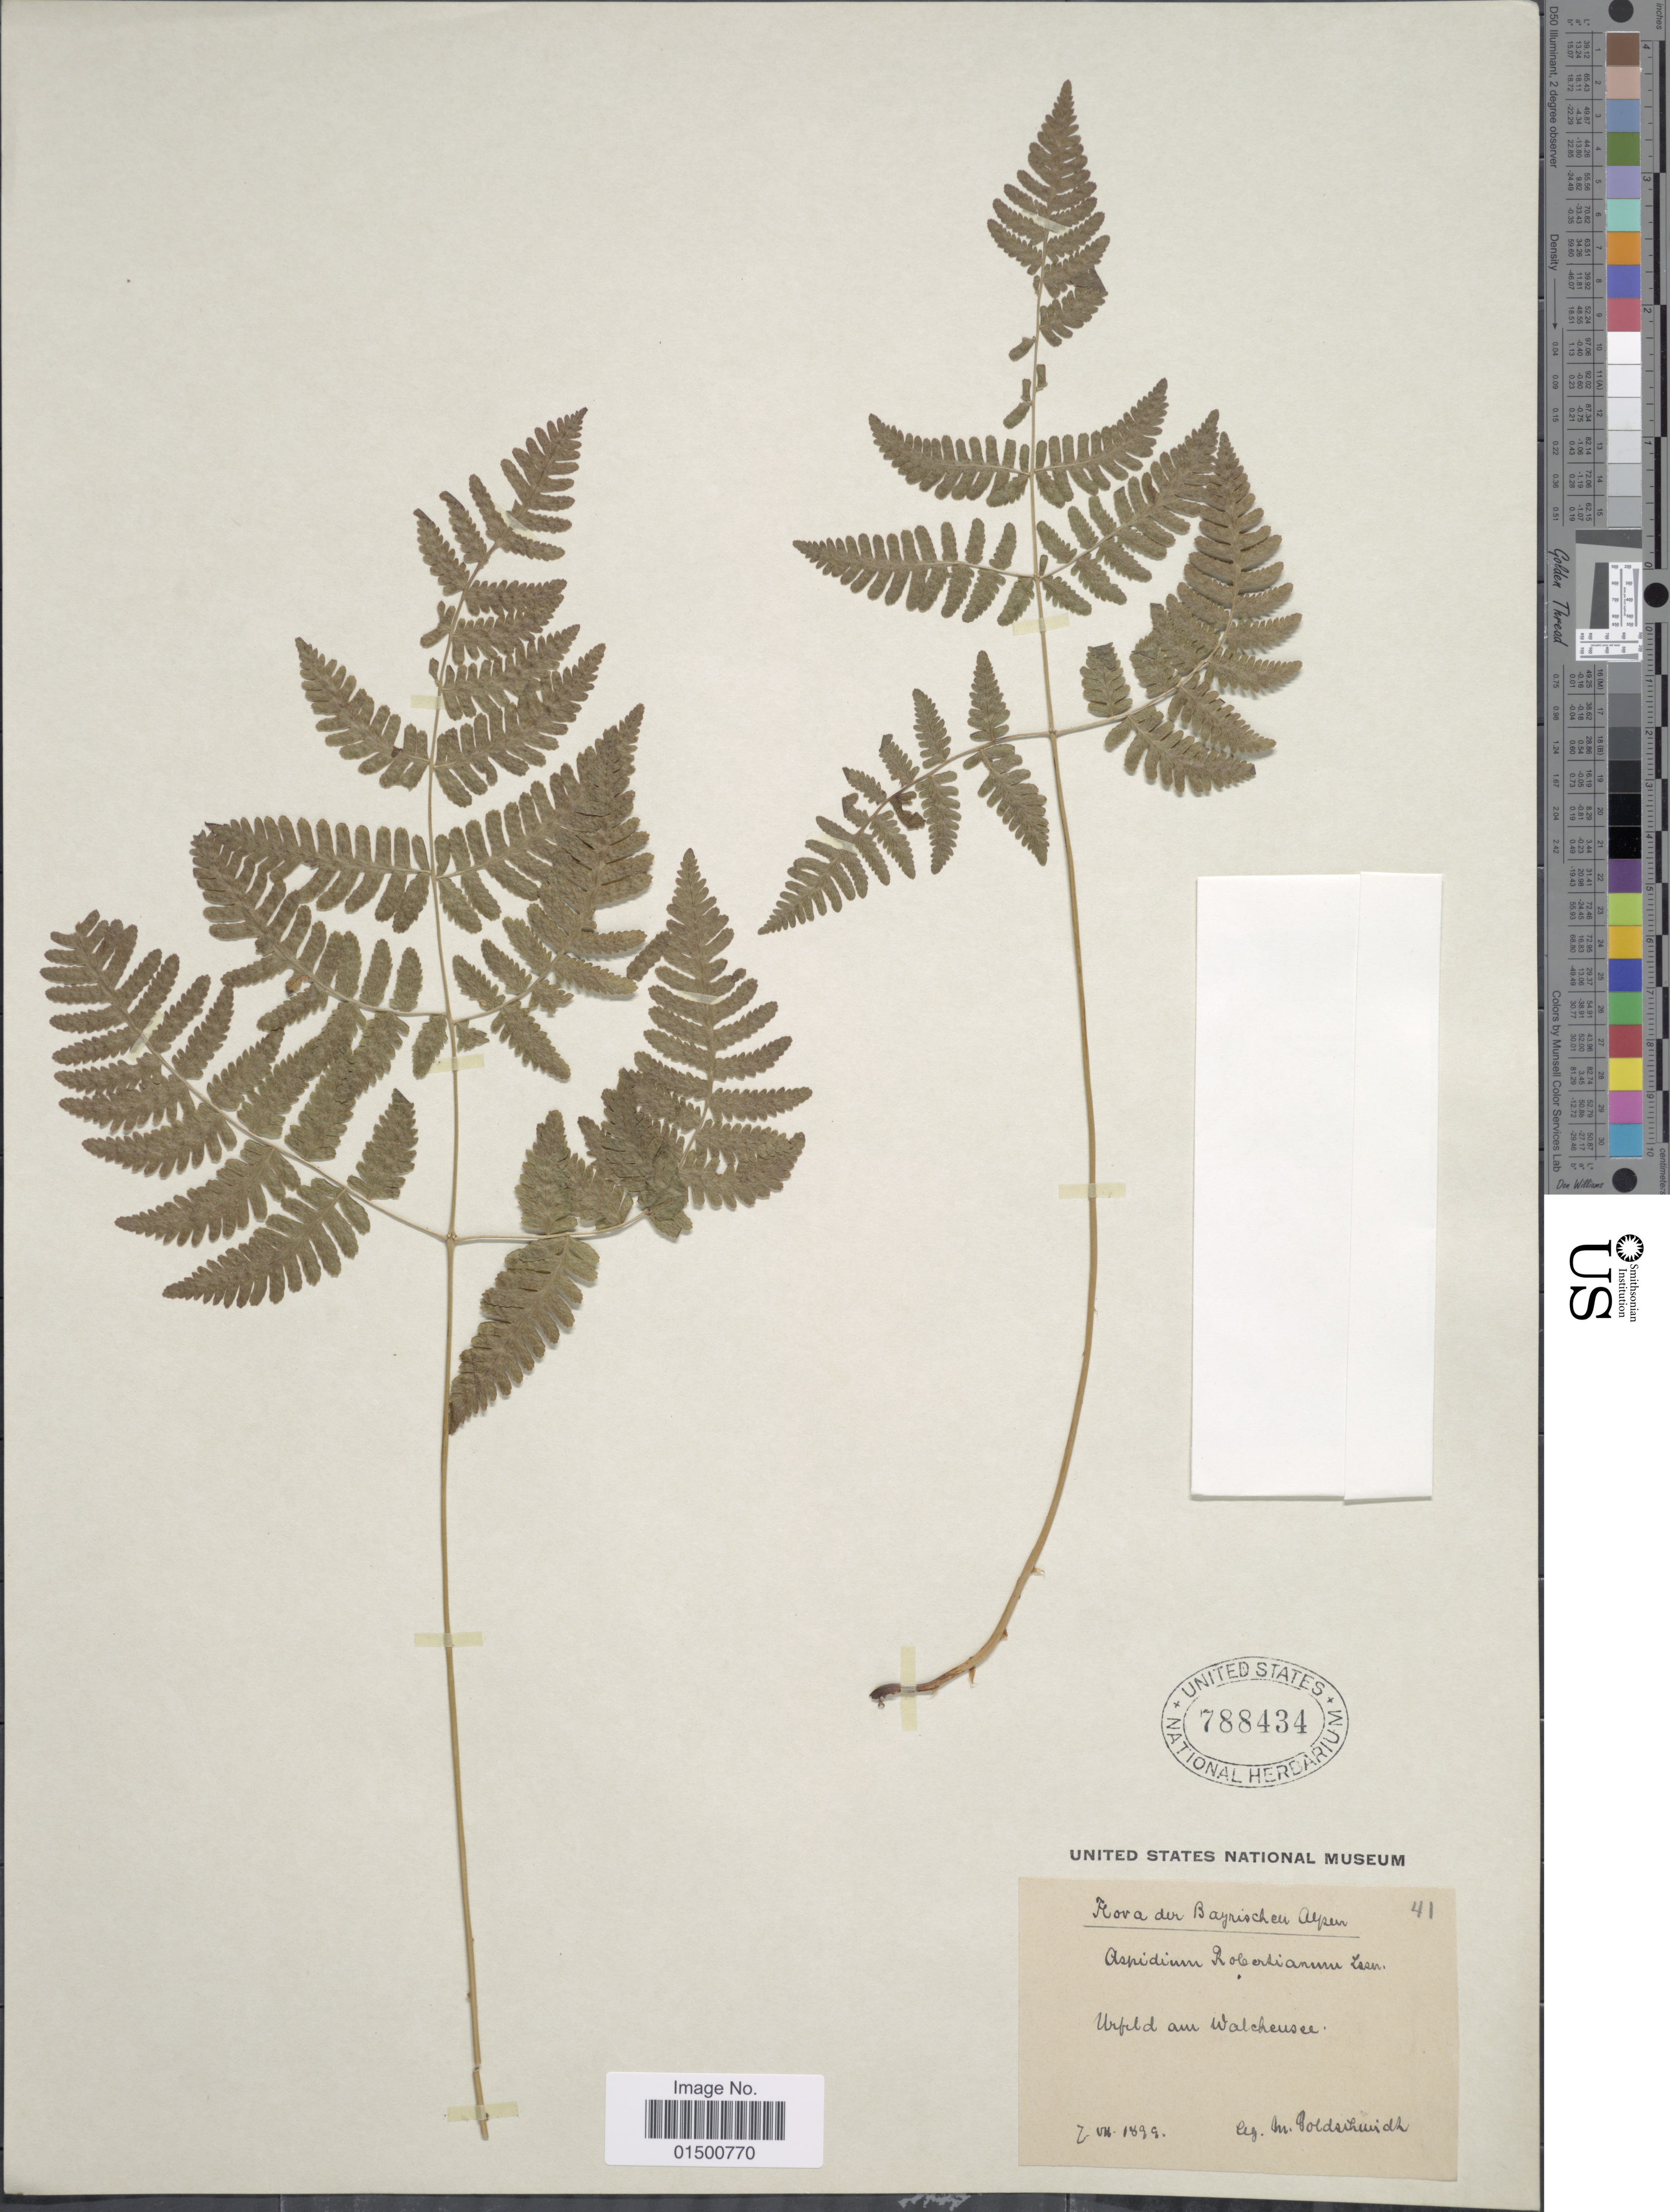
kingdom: Plantae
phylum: Tracheophyta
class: Polypodiopsida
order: Polypodiales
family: Cystopteridaceae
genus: Gymnocarpium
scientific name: Gymnocarpium robertianum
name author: (Hoffm.) Newman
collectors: M. Goldschmidt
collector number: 41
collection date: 1899-07-07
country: Germany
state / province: Bayern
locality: Bayrischeu Alpen, Urfeld am Walcheusee [interpreted]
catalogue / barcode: US 788434